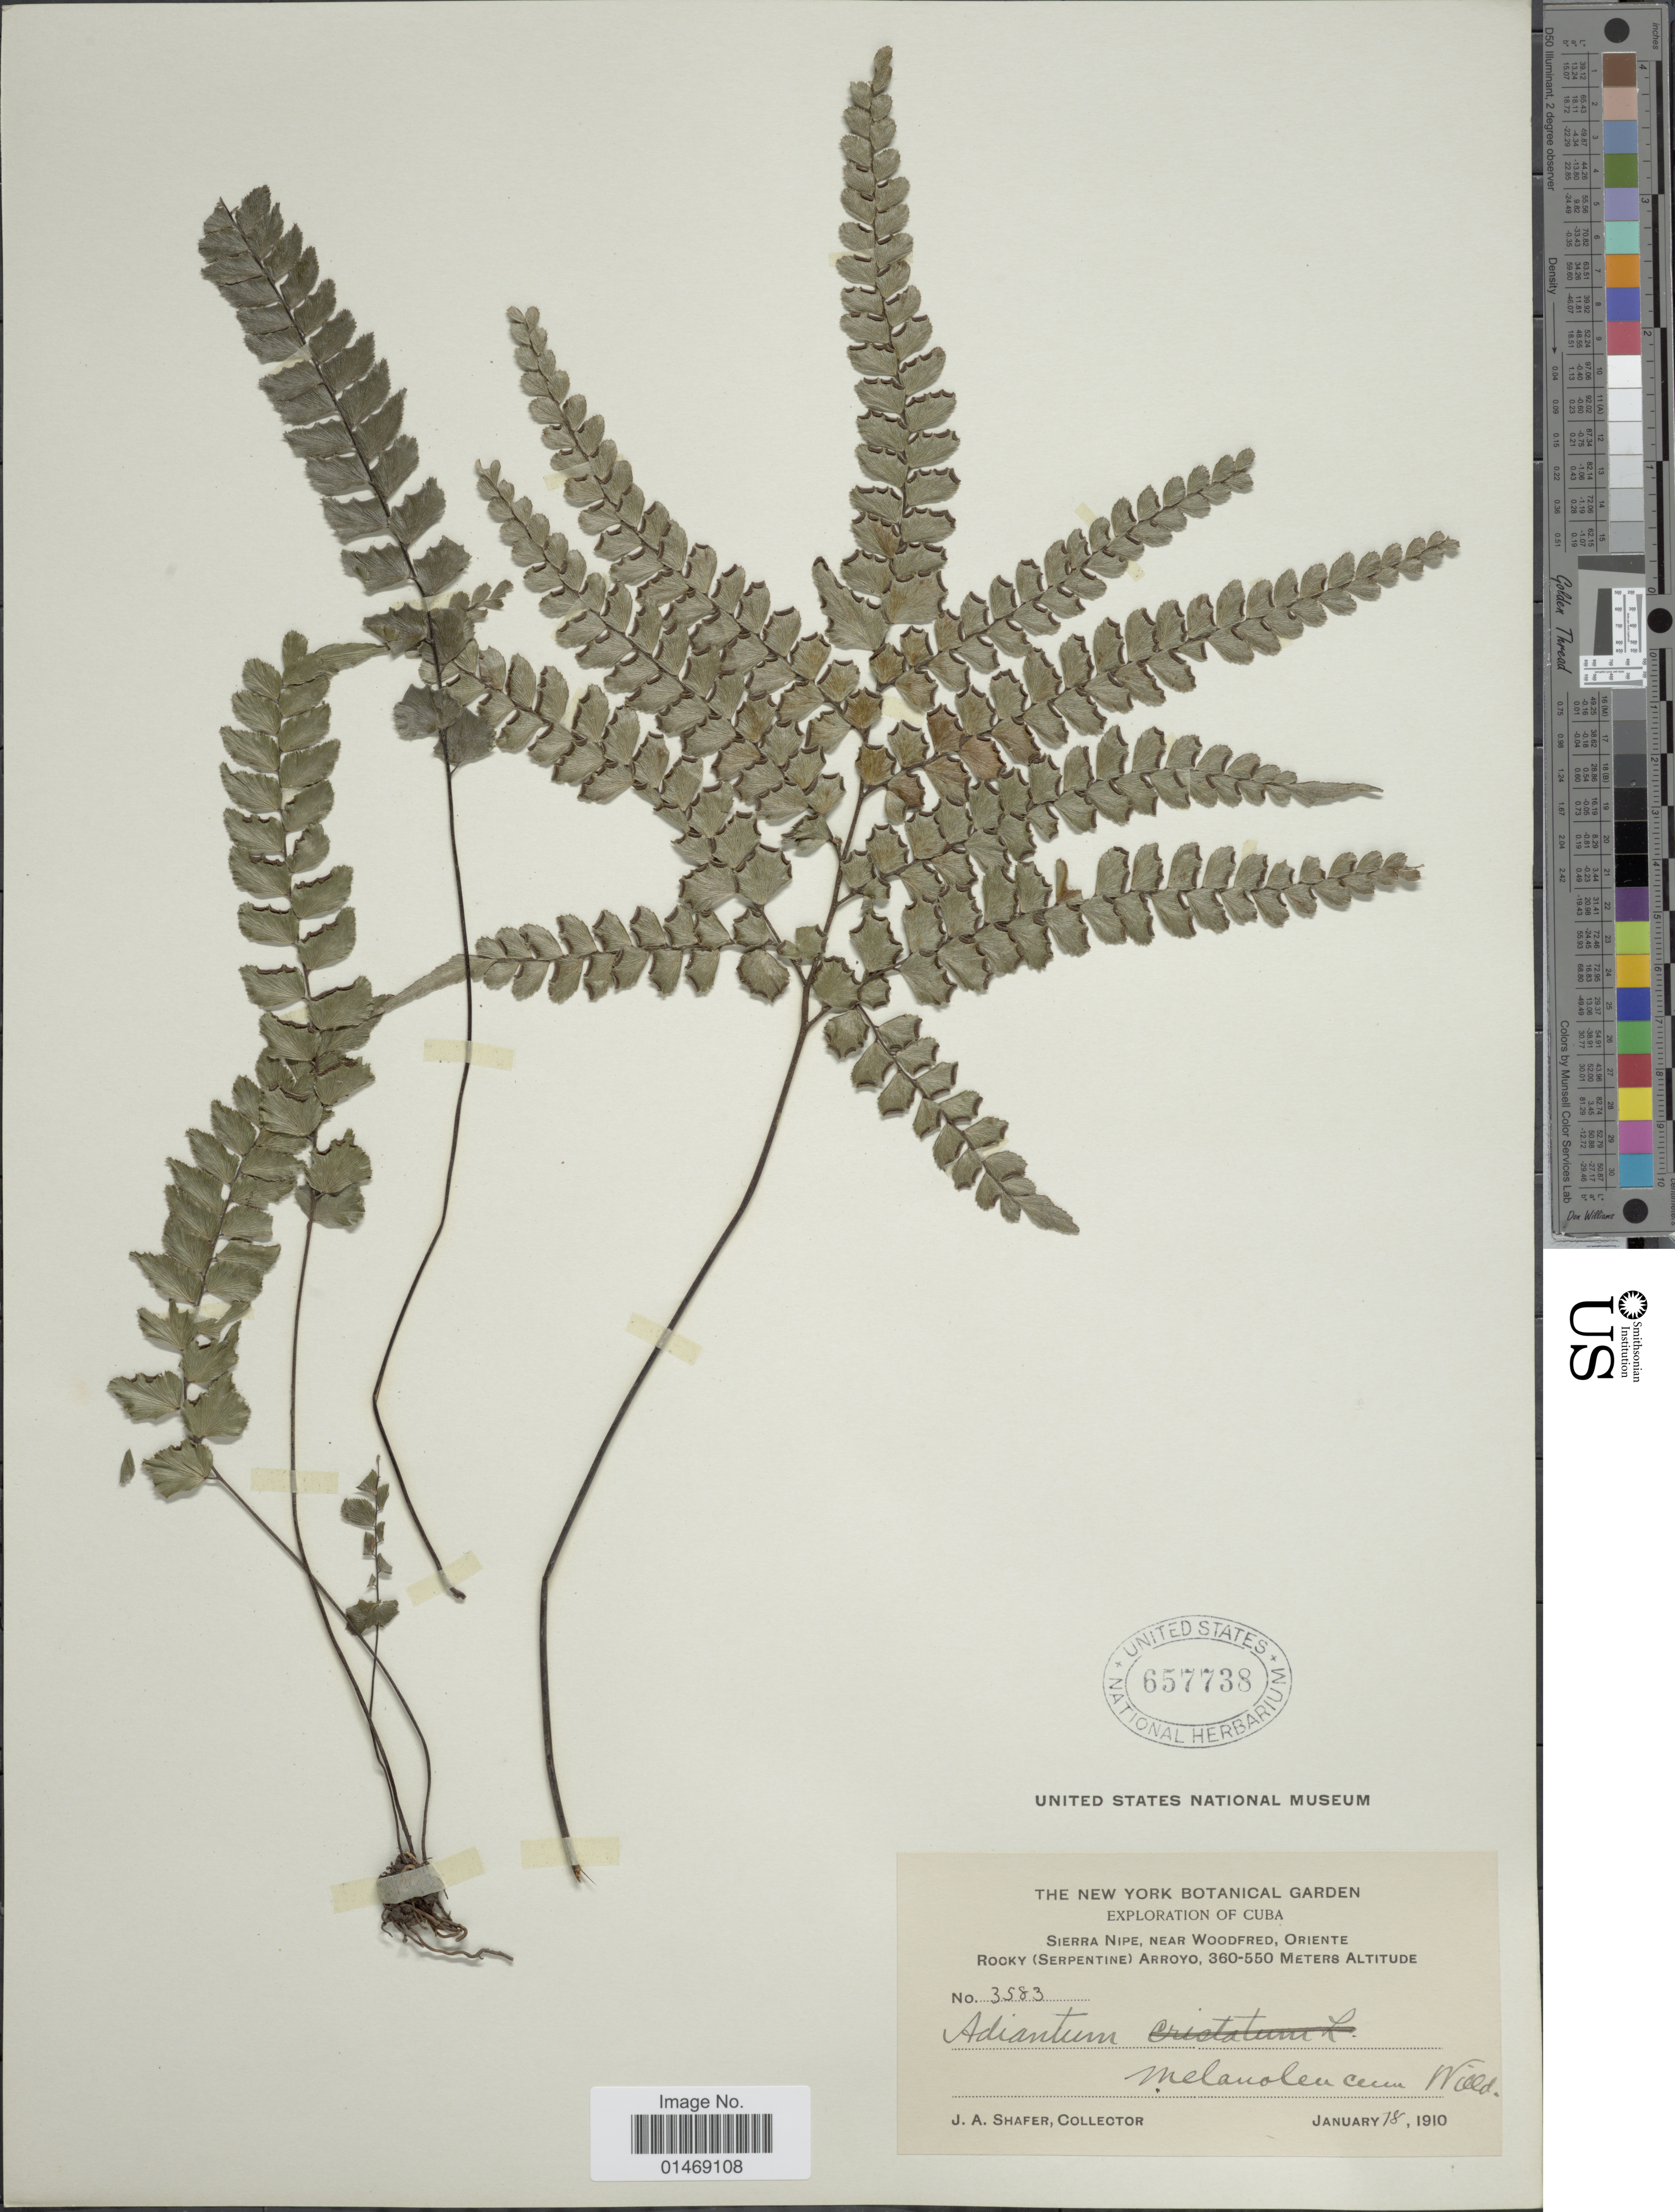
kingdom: Plantae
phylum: Tracheophyta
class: Polypodiopsida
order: Polypodiales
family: Pteridaceae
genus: Adiantum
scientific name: Adiantum melanoleucum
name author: Willd.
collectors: J. A. Shafer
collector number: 3583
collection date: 1910-01-18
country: Cuba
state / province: Oriente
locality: Sierra Nipe, Near Woodfred, Rocky (Serpentine) Arroyo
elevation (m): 360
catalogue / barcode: US 657738